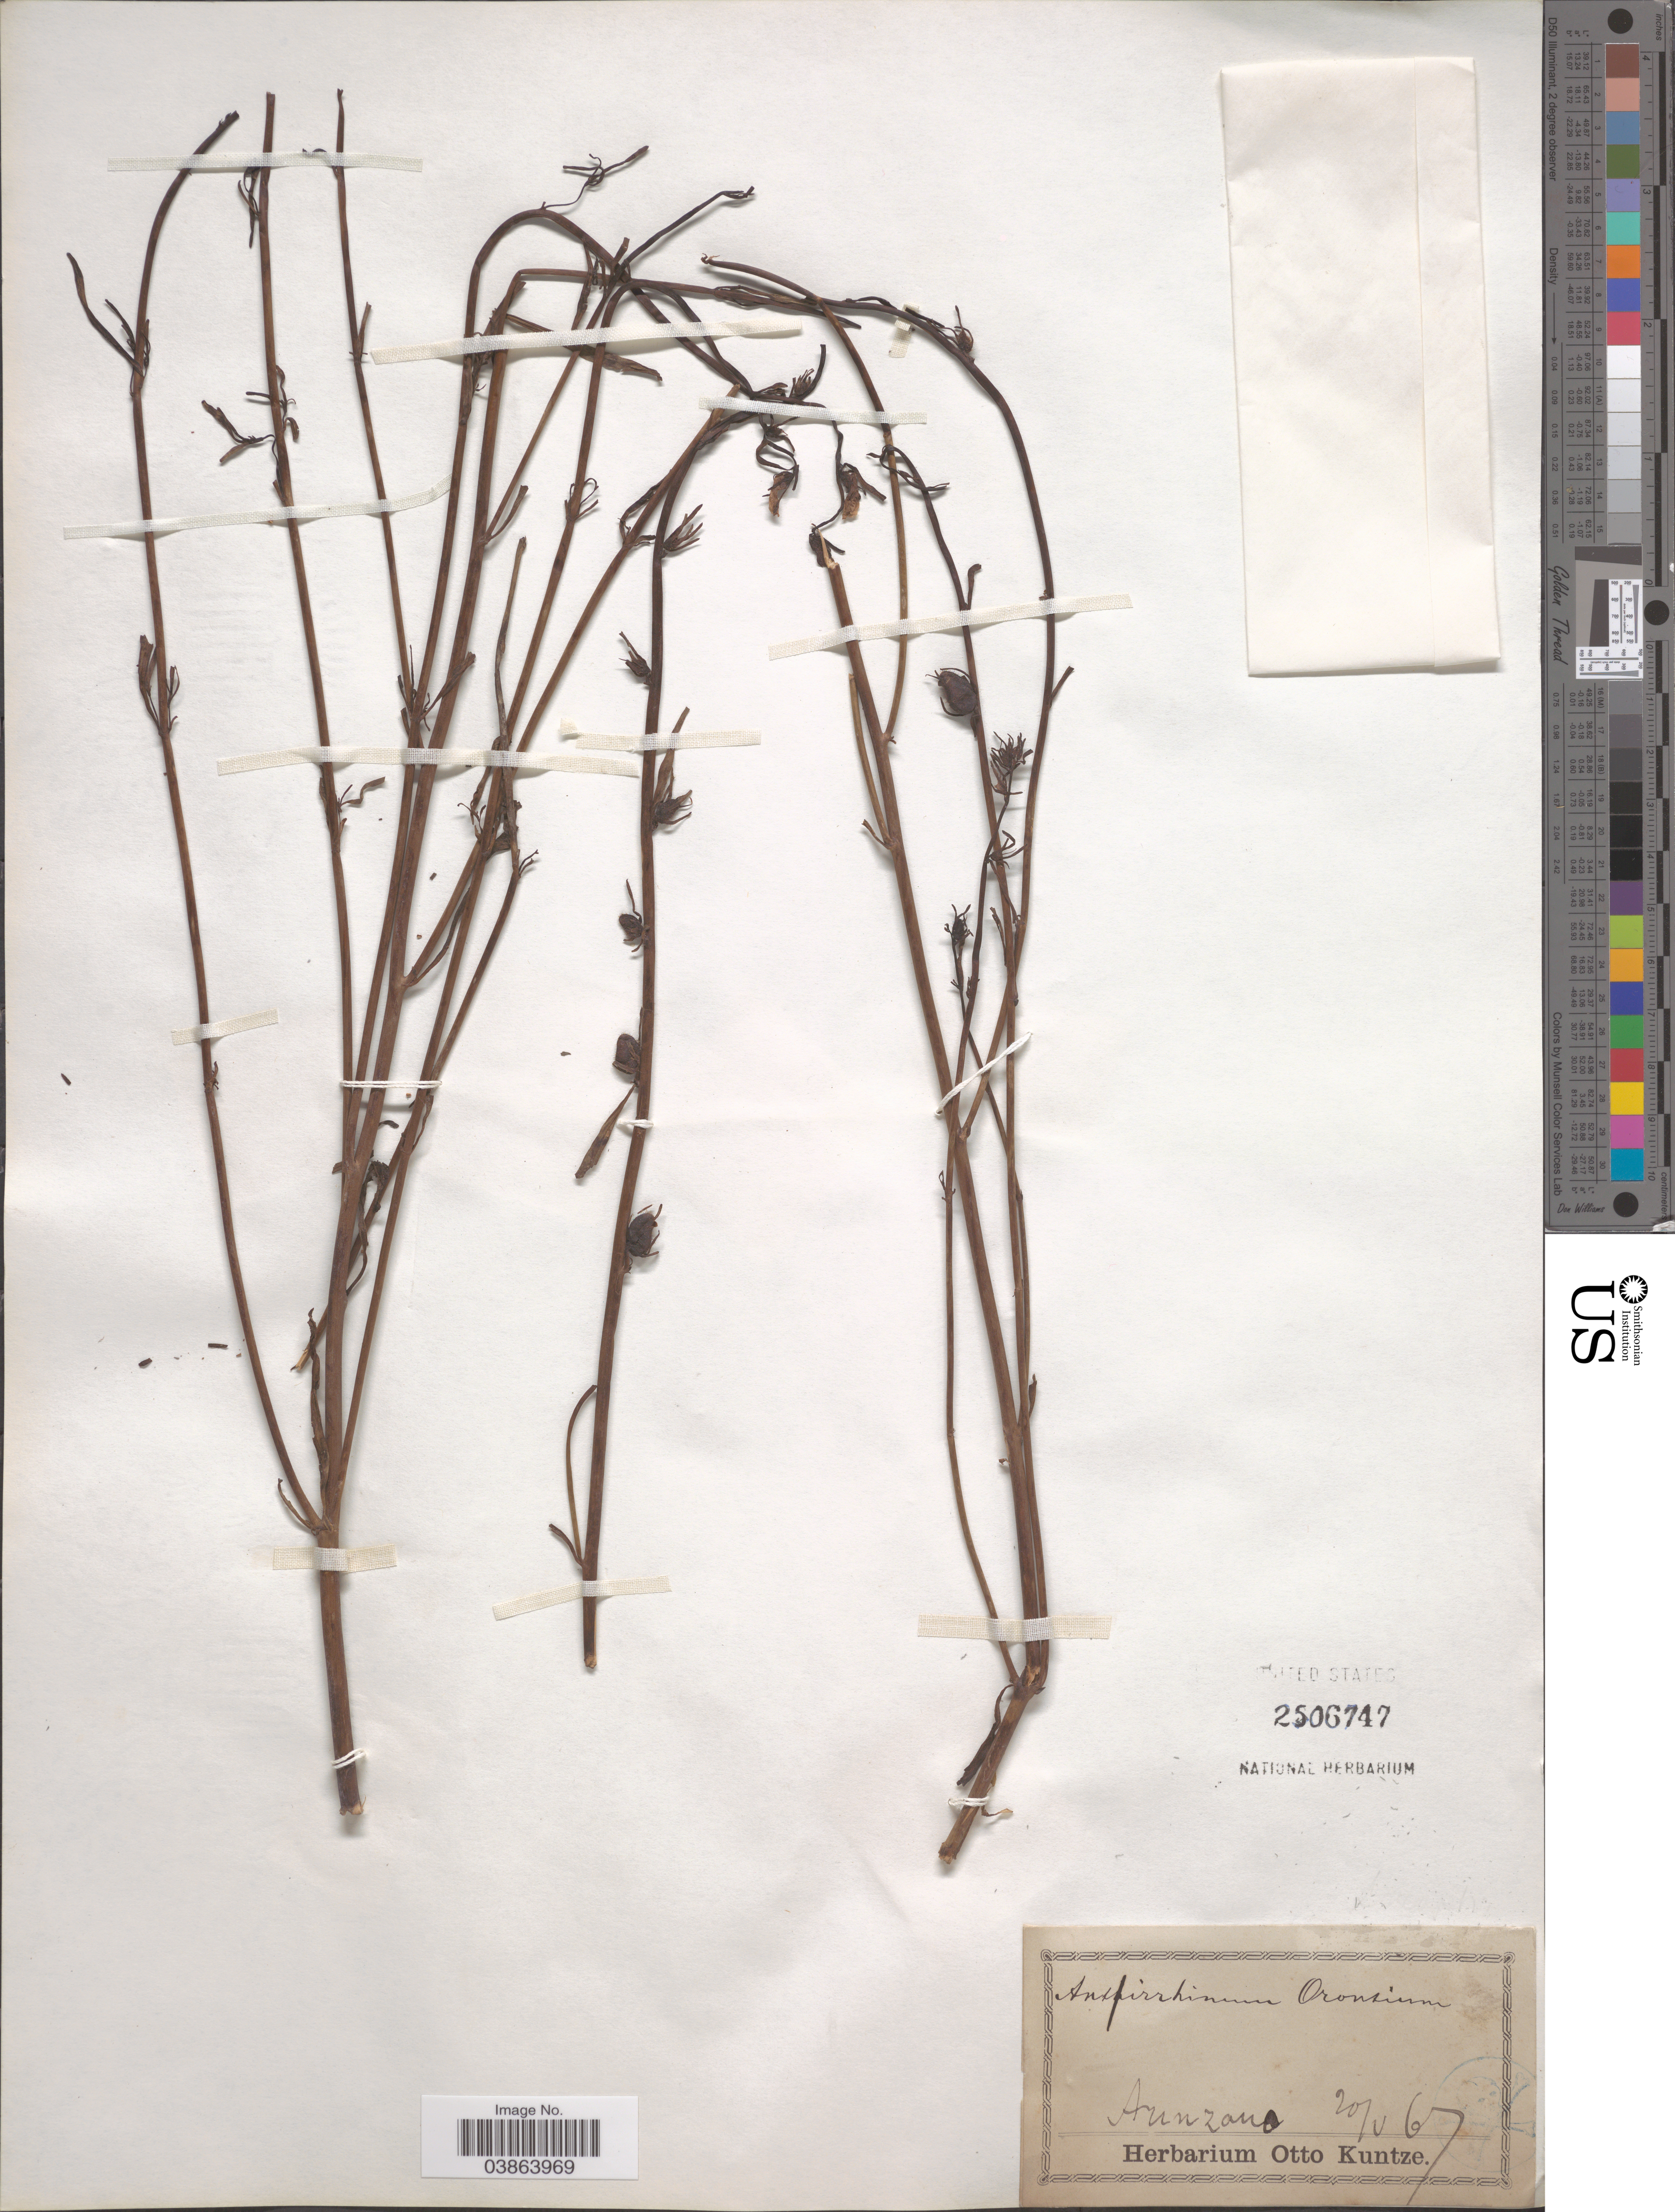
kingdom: Plantae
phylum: Tracheophyta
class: Magnoliopsida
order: Lamiales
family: Plantaginaceae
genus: Antirrhinum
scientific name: Antirrhinum orontium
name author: L.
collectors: ex herb. Otto Kuntze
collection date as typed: Transcribed d/m/y: 20/5/67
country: Italy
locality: Arenzano.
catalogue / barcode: US 2506747